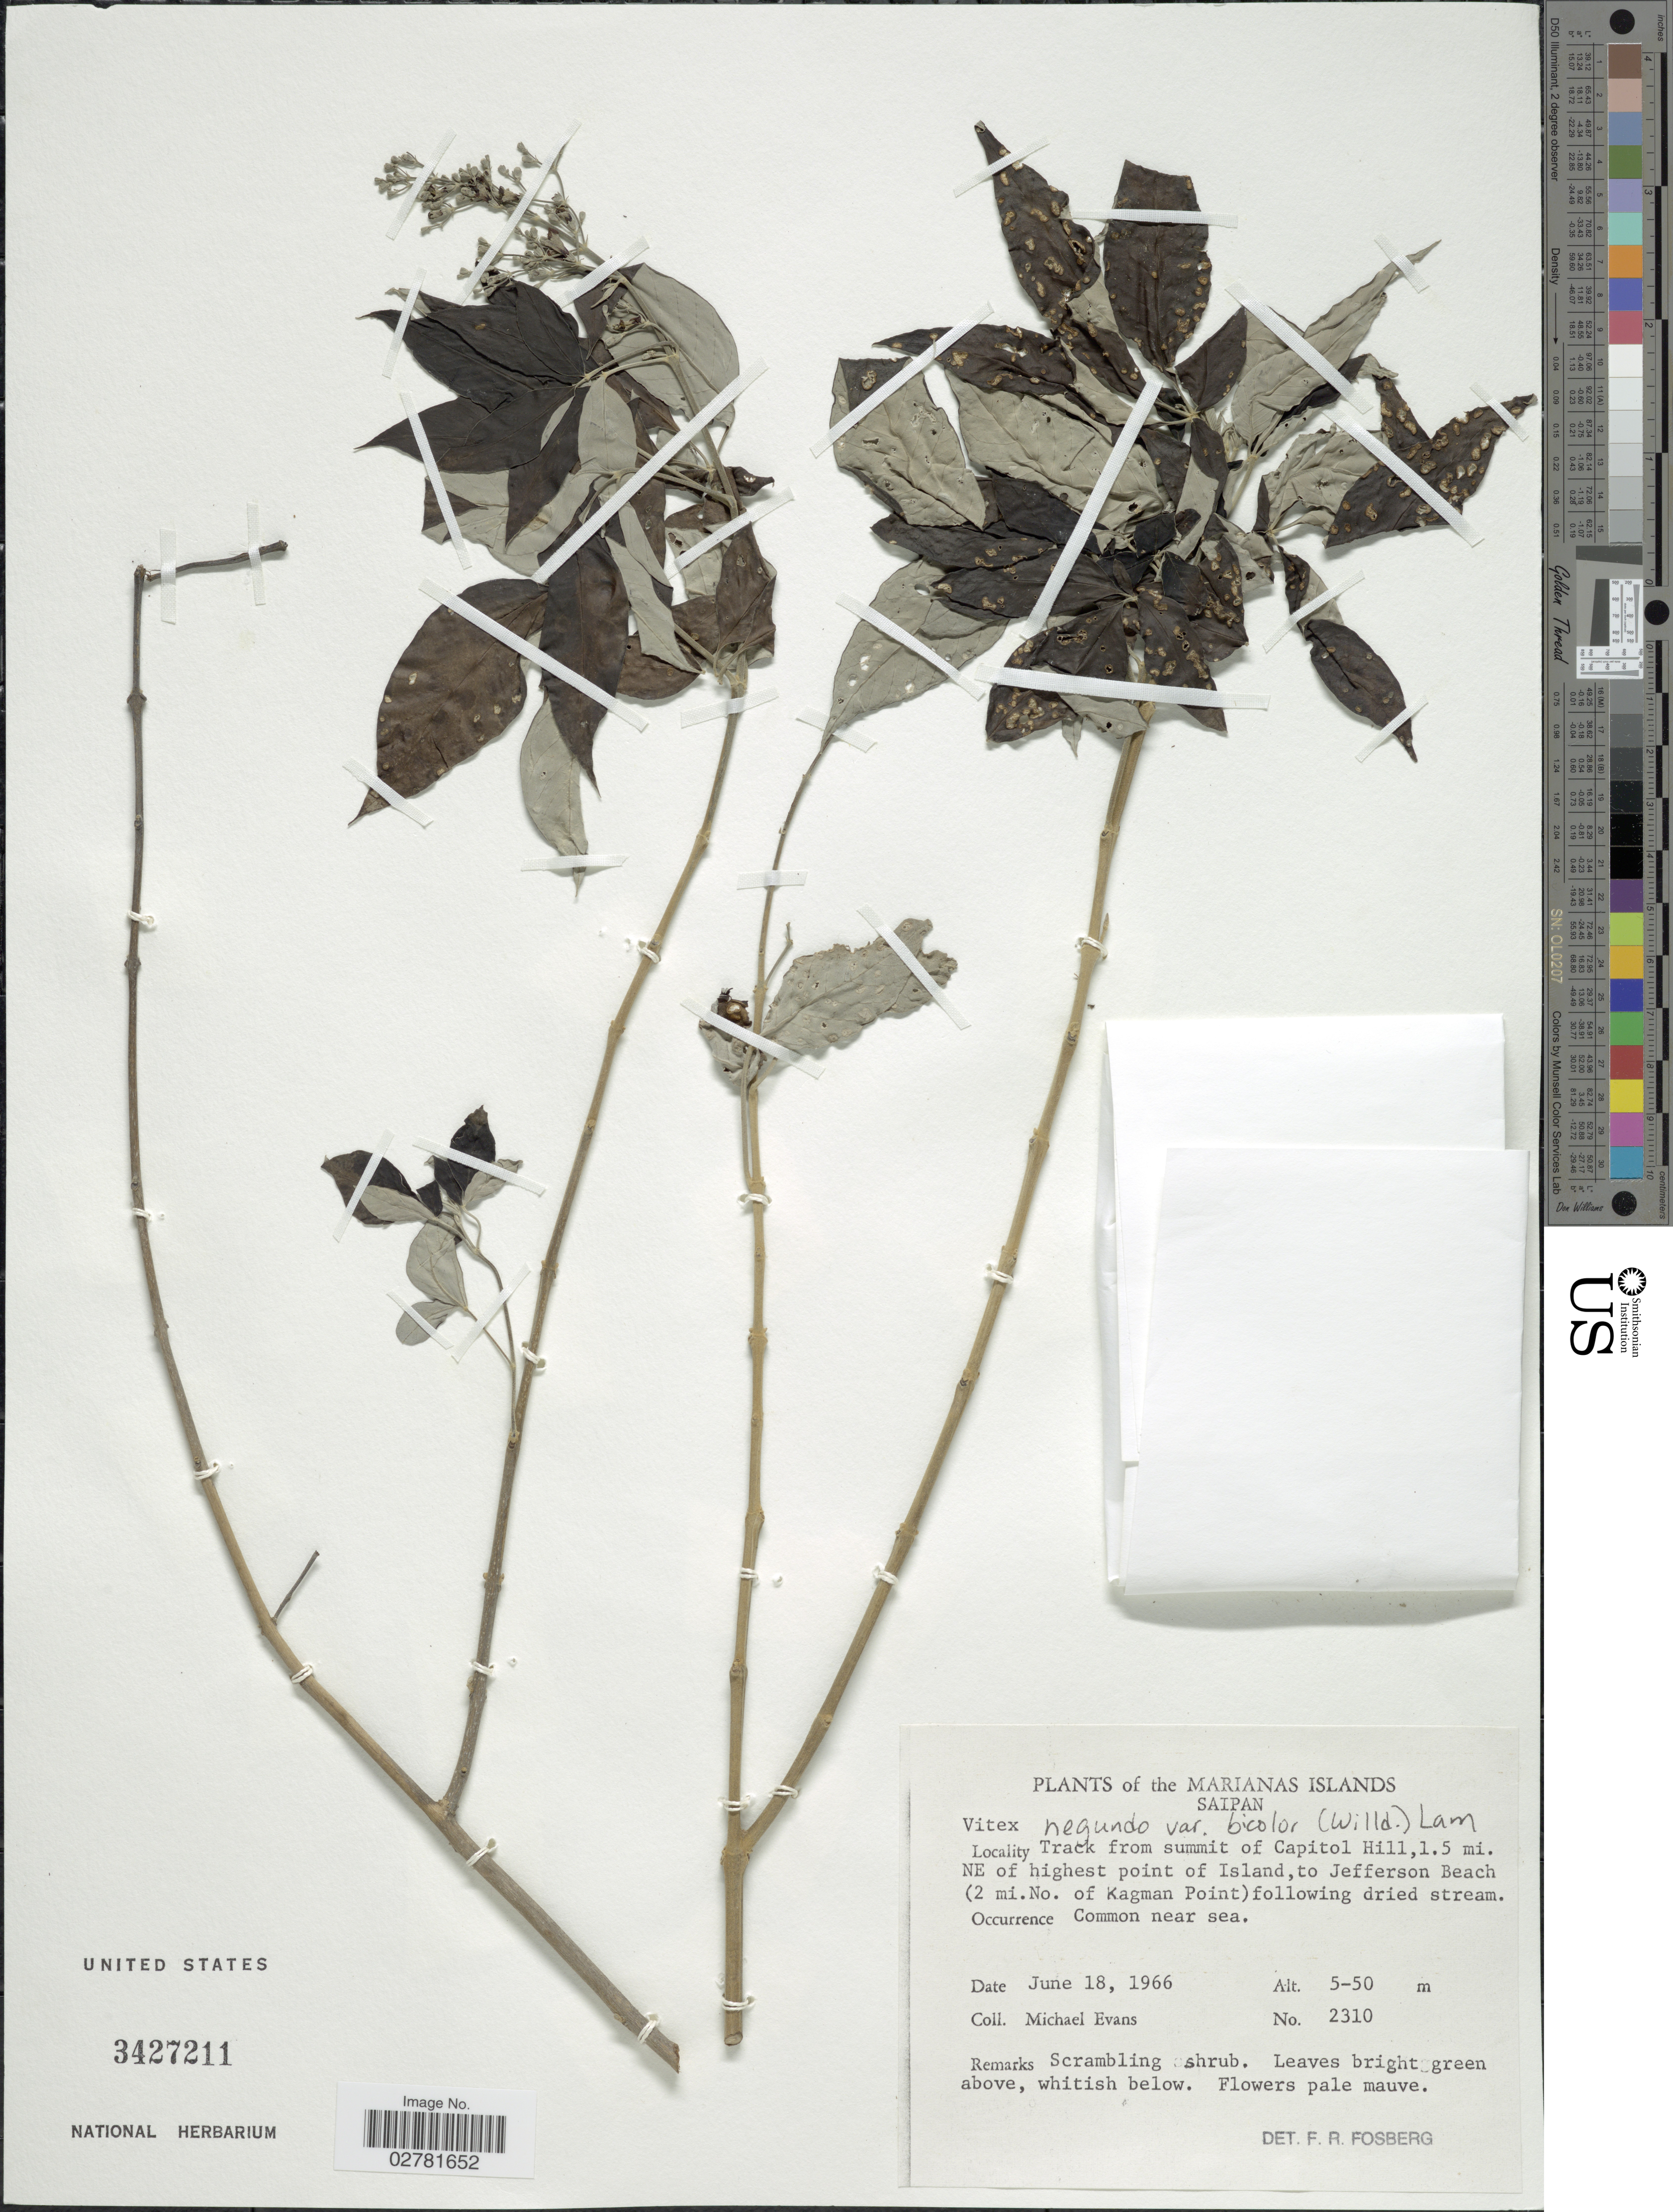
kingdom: Plantae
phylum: Tracheophyta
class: Magnoliopsida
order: Lamiales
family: Lamiaceae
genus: Vitex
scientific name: Vitex negundo var. bicolor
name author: (Willd.) H.J. Lam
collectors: M. Evans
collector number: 2310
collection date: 1966-06-18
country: Northern Mariana Islands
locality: Marianas Islands. Saipan. Track from summit of Capitol Hill, 1.5 mi. NE of highest point of Island, to Jefferson Beach (2 mi. No. of Kagman Point) following dried stream.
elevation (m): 5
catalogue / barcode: US 3427211